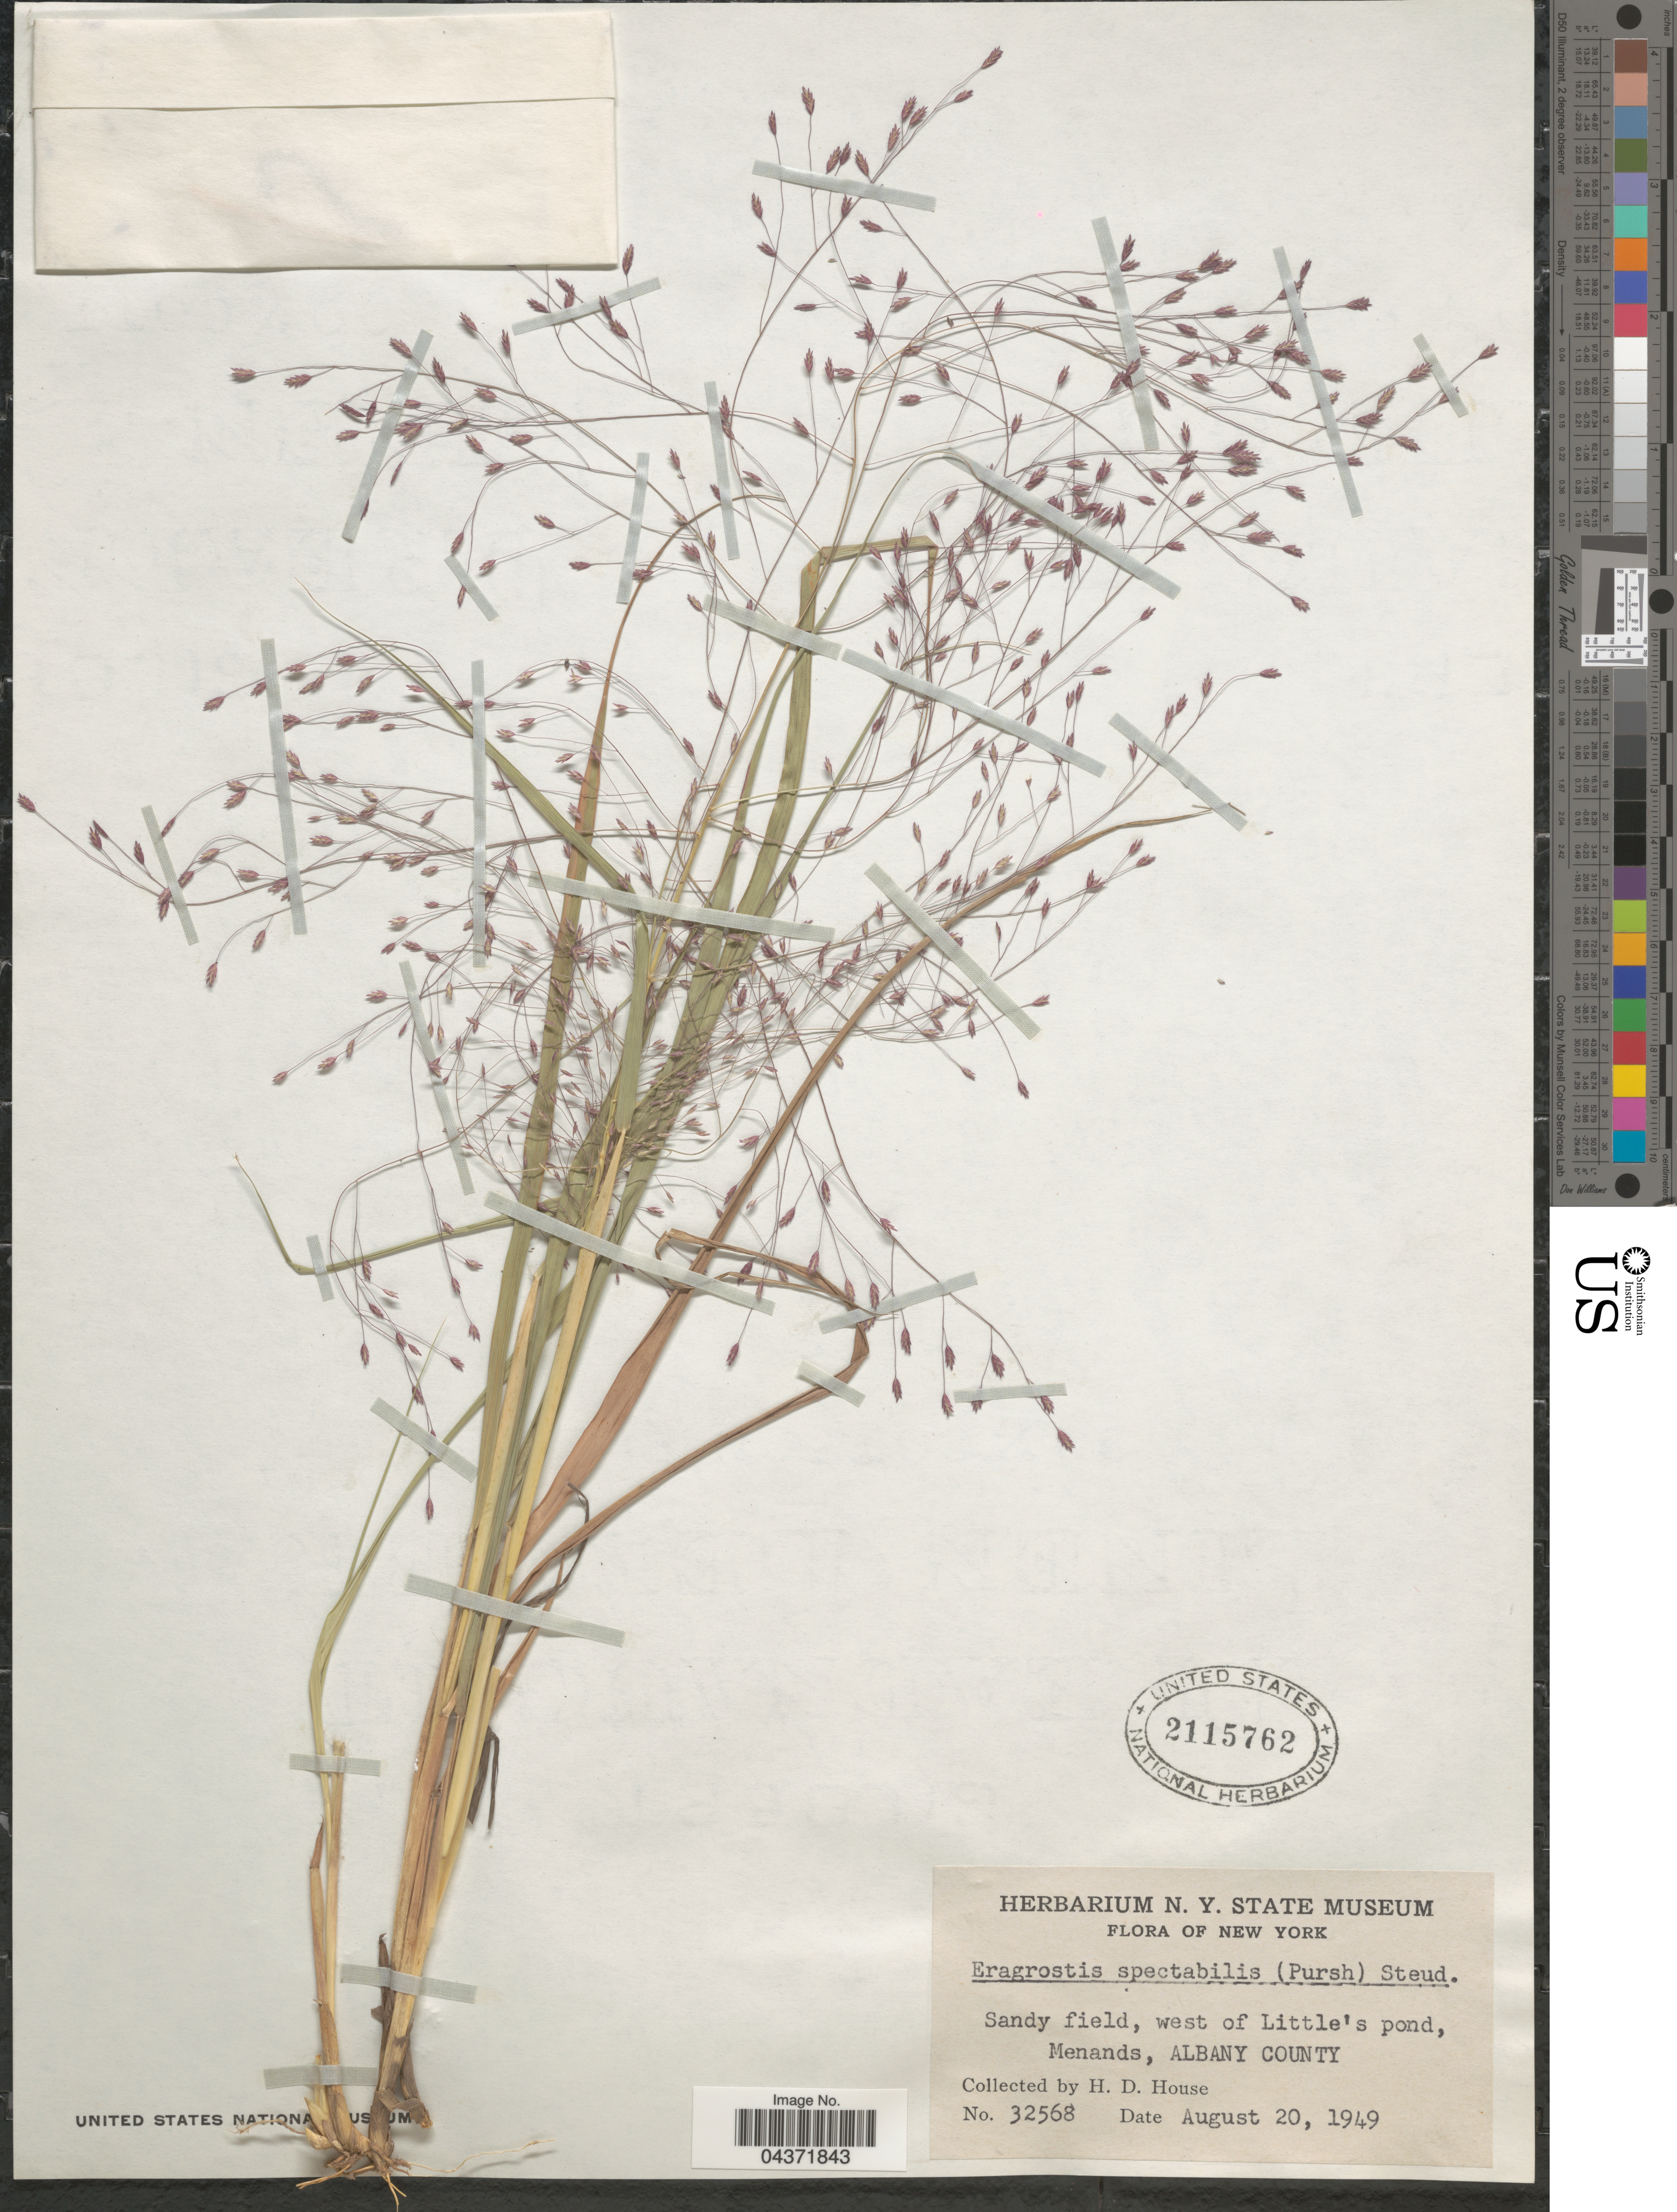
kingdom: Plantae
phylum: Tracheophyta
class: Liliopsida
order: Poales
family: Poaceae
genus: Eragrostis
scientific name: Eragrostis spectabilis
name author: (Pursh) Steud.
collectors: H. D. House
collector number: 32568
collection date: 1949-08-20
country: United States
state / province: New York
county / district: Albany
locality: West of Little's pond, Menands, Albany County.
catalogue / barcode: US 2115762